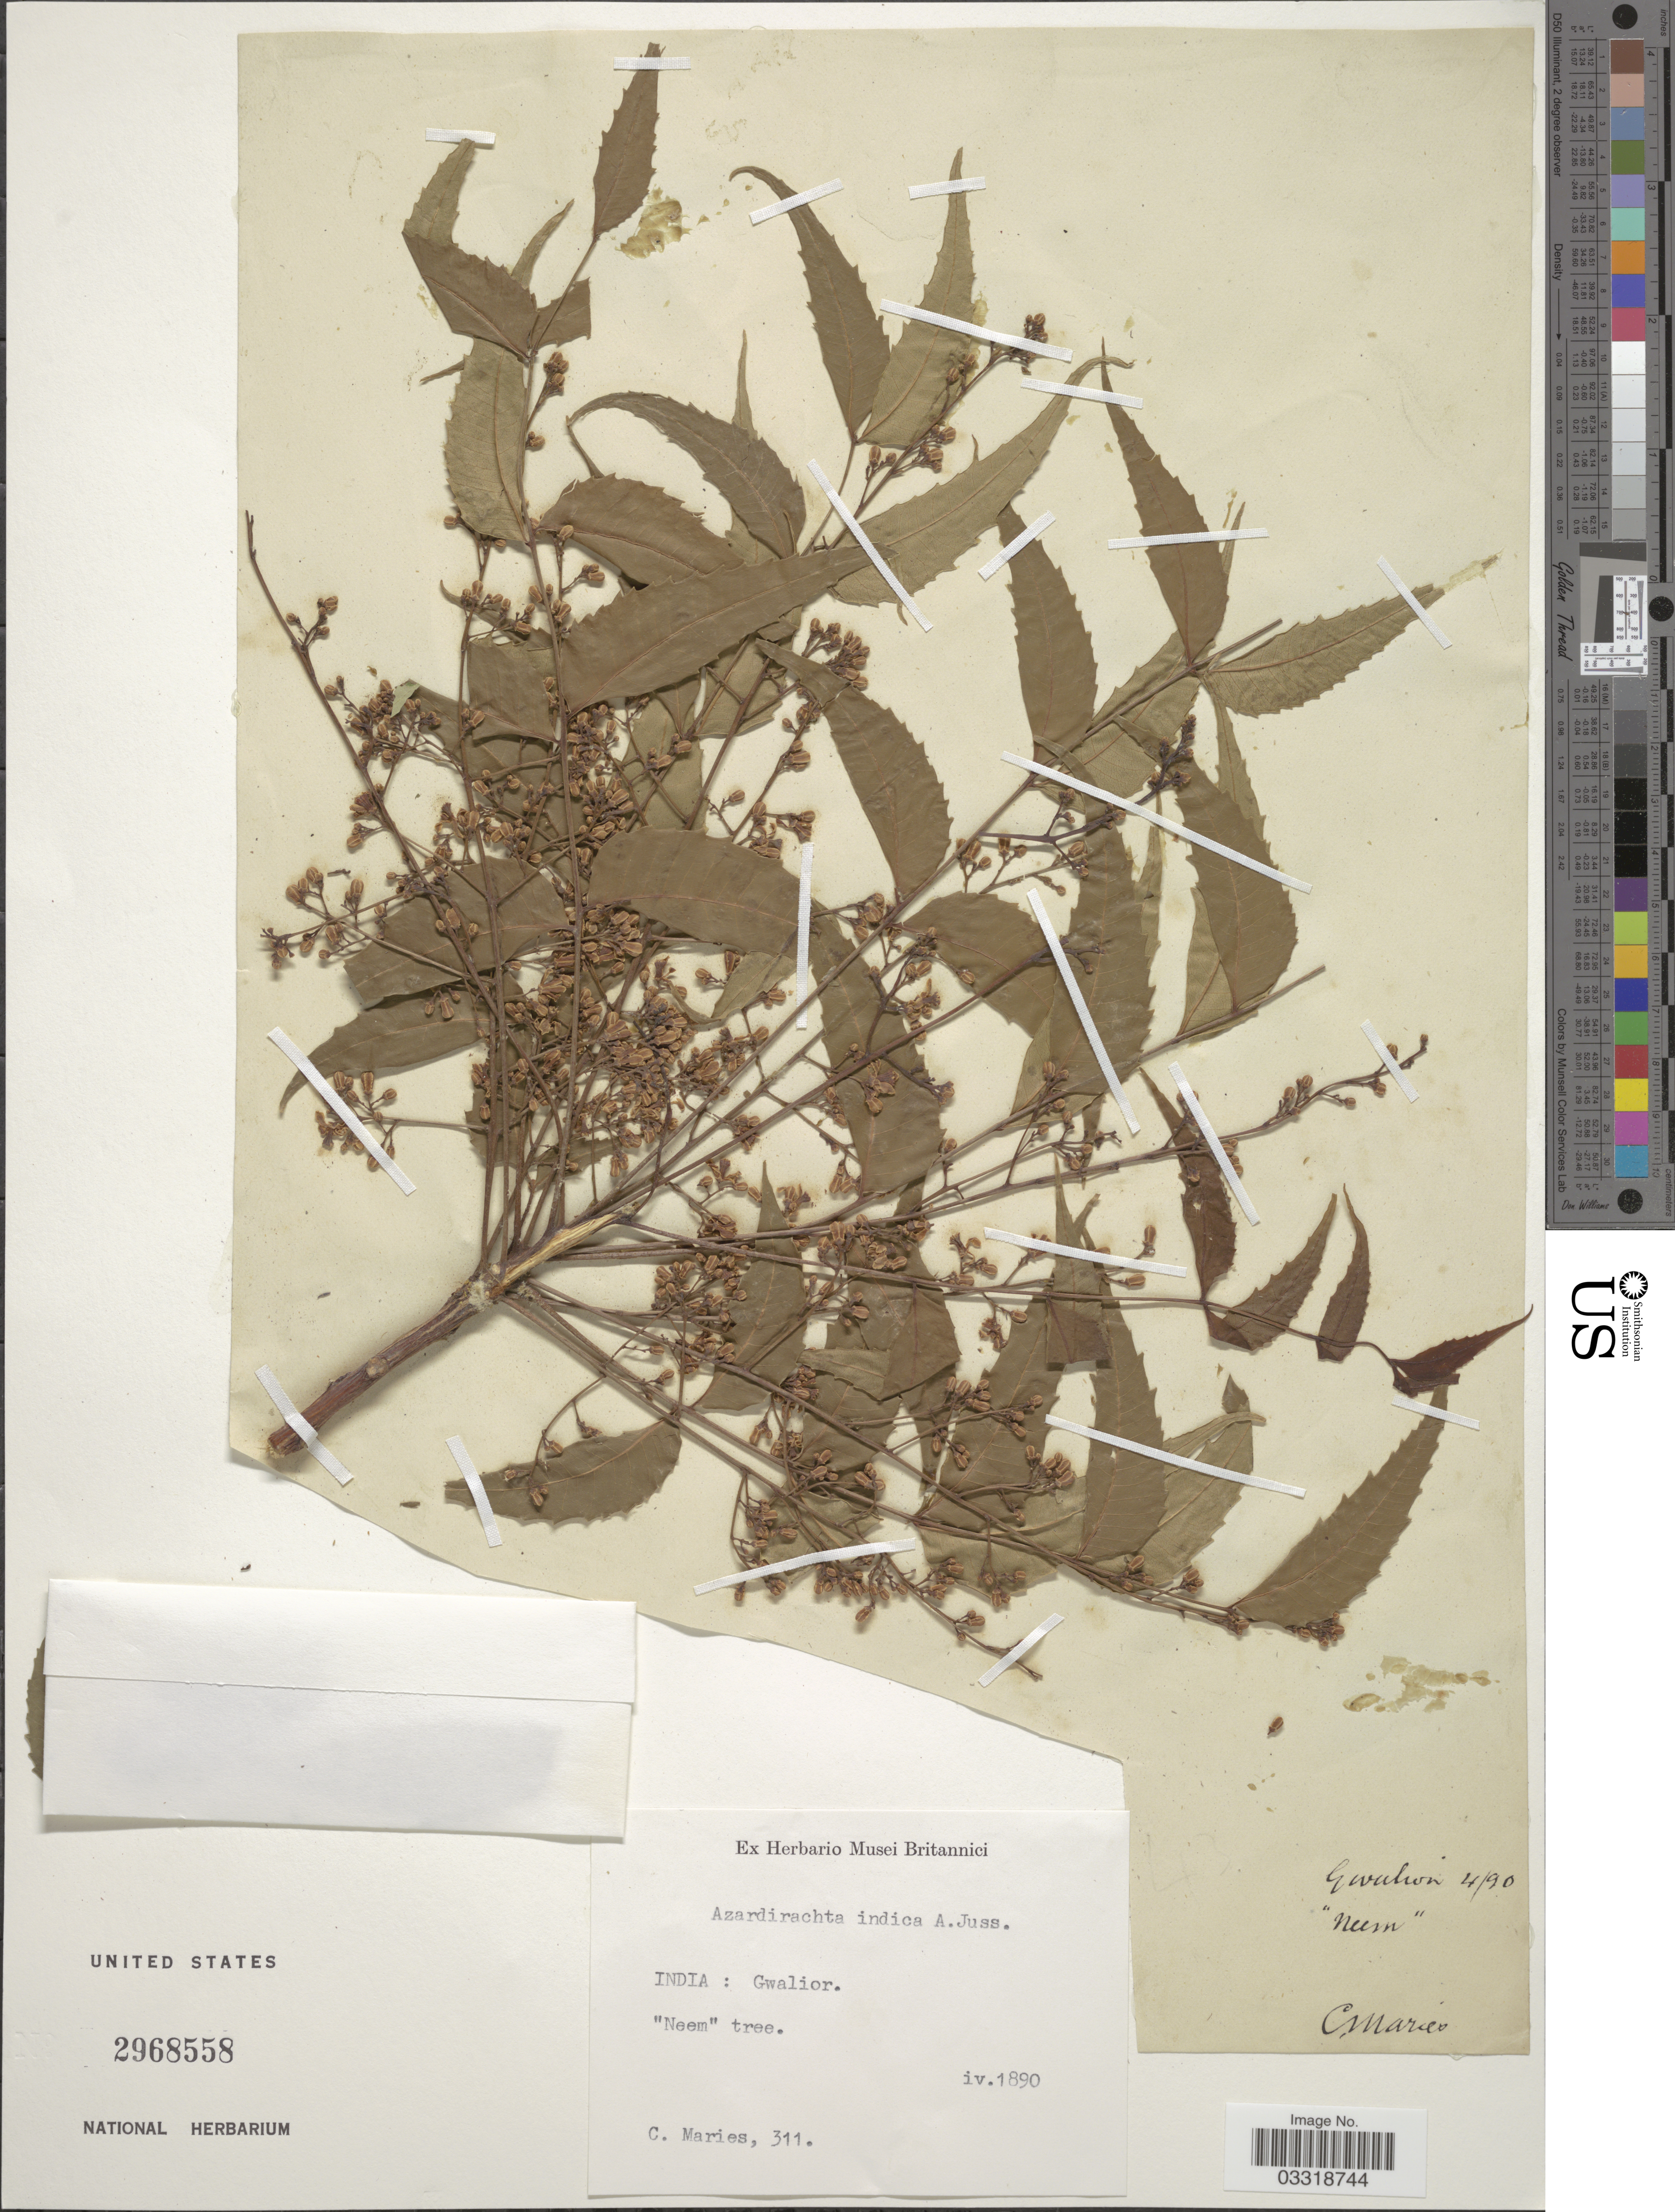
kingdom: Plantae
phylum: Tracheophyta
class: Magnoliopsida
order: Sapindales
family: Meliaceae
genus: Azadirachta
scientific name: Azadirachta indica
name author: A. Juss.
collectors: C. Maries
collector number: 311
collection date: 1890-04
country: India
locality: Gwalior.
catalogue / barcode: US 2968558